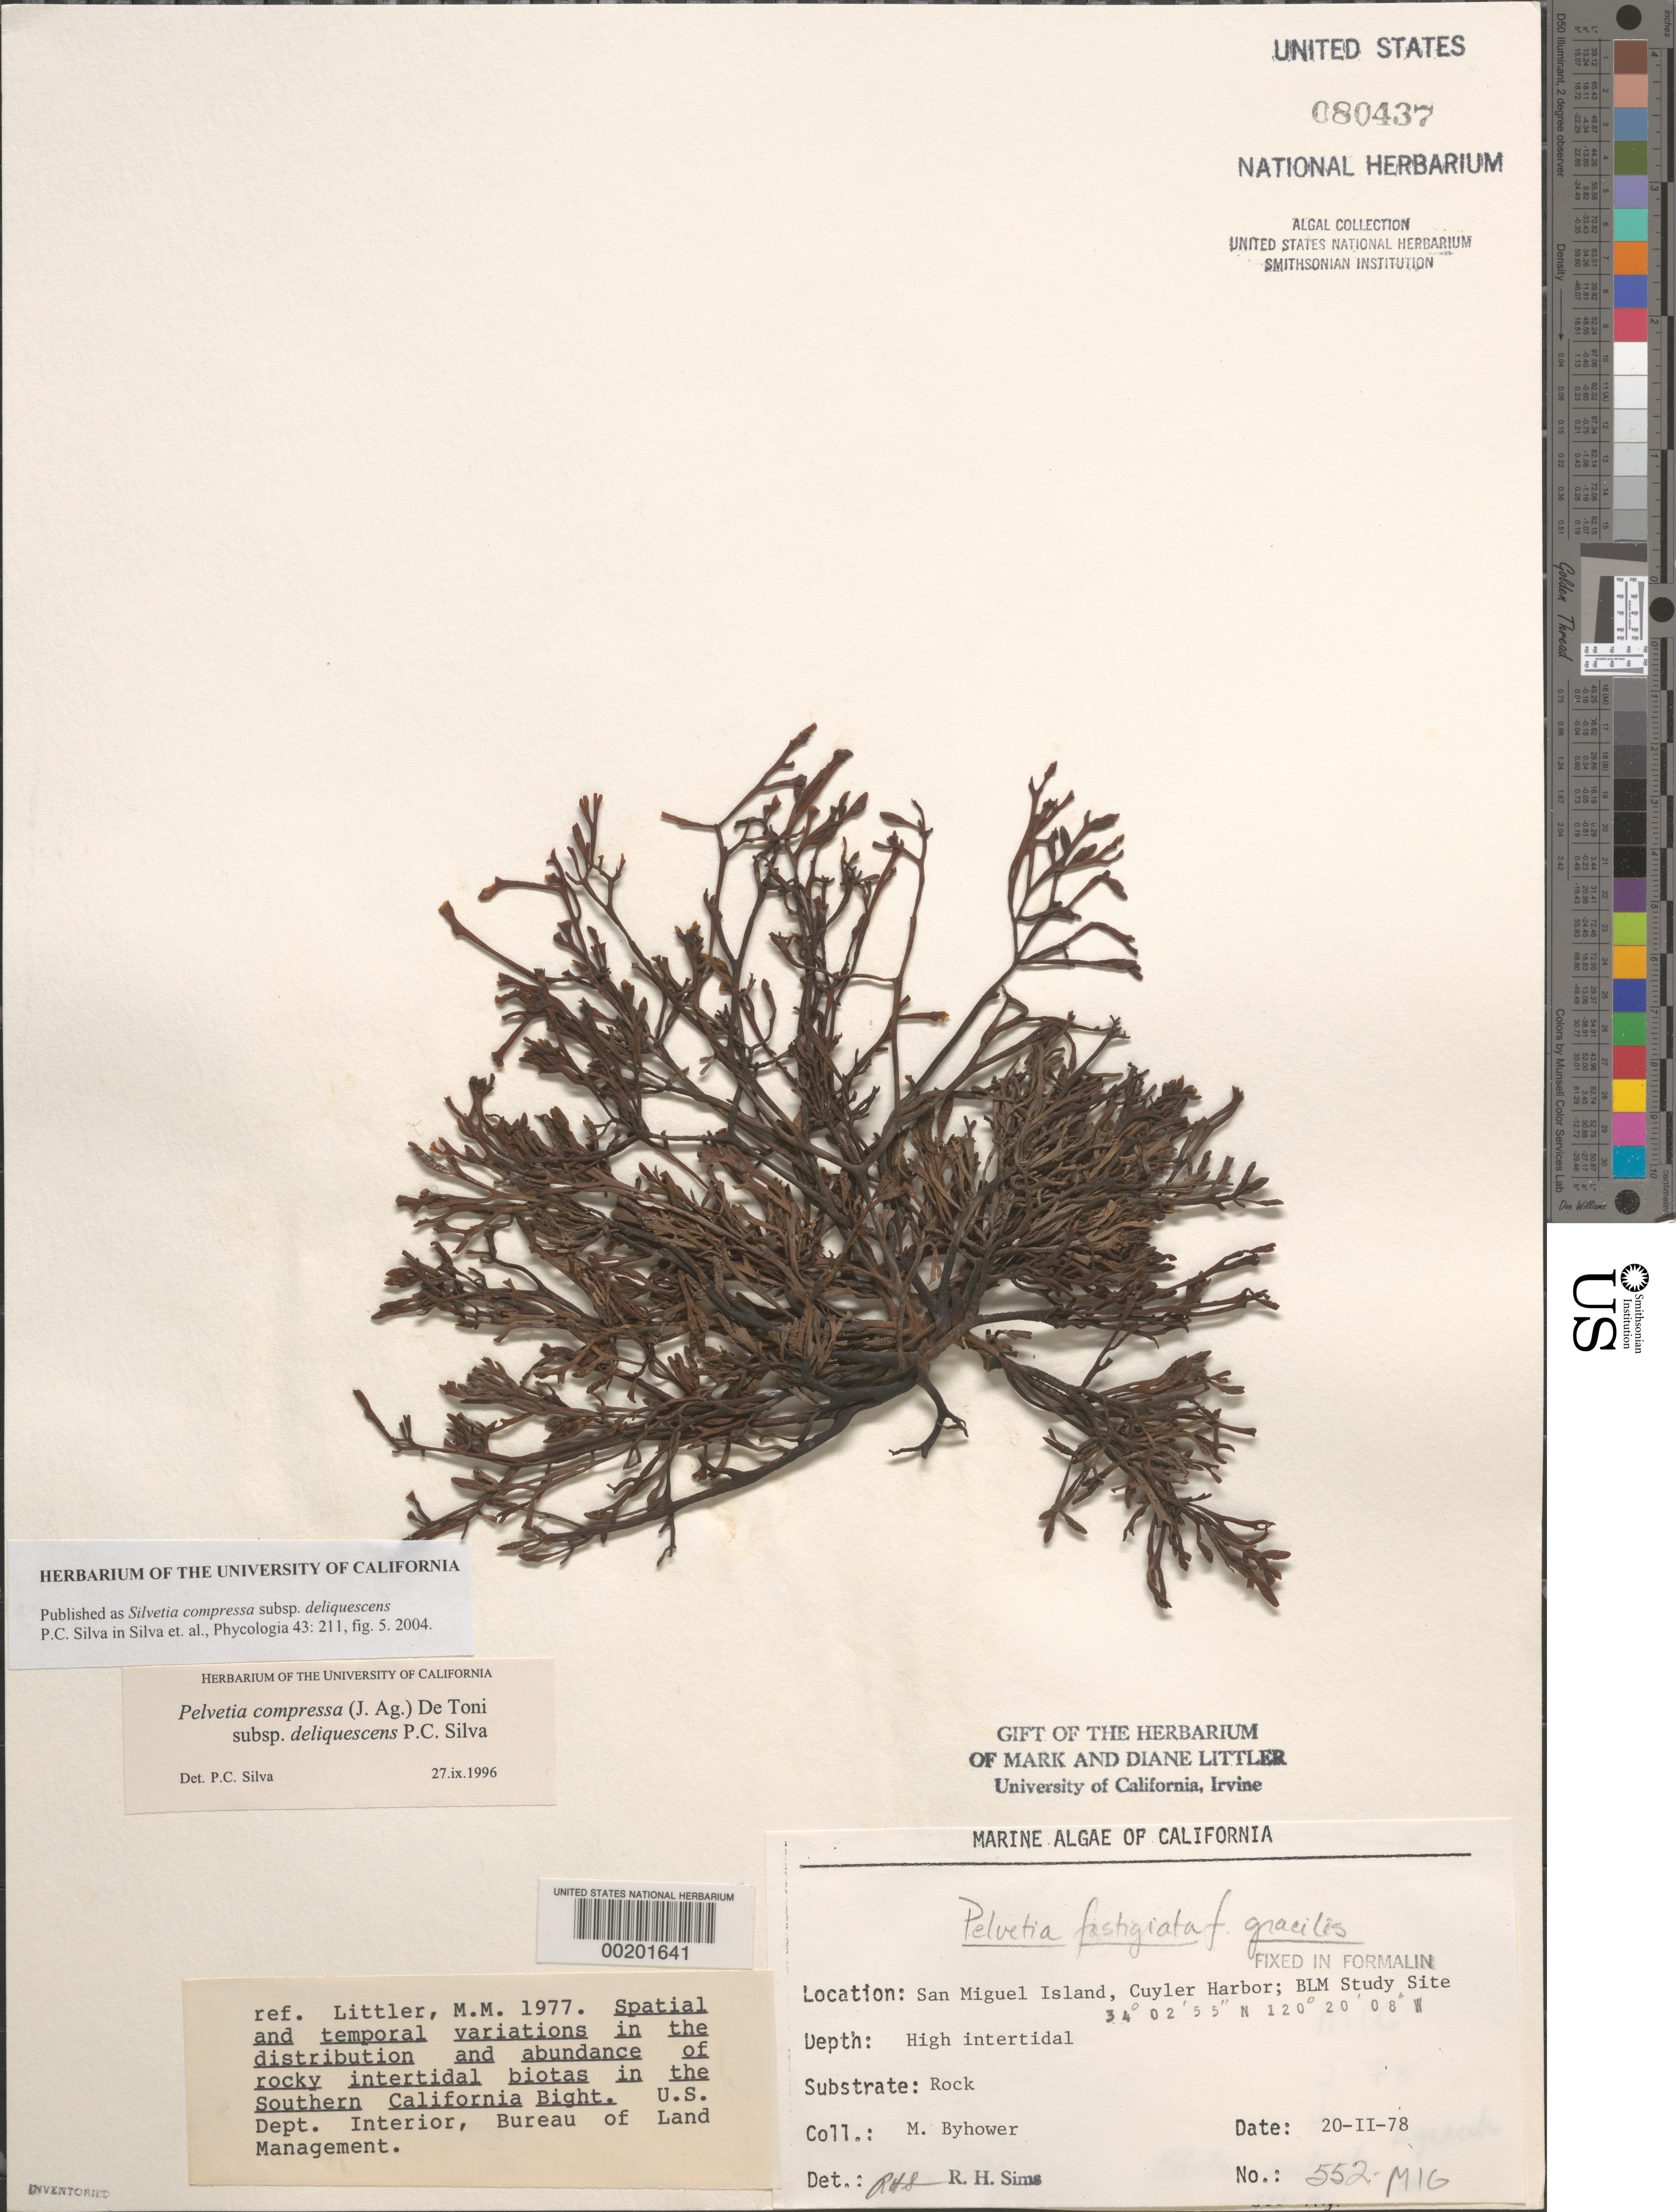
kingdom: Chromista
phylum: Ochrophyta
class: Phaeophyceae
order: Fucales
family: Fucaceae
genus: Silvetia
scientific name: Silvetia compressa subsp. deliquescens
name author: P.C. Silva in P.C. Silva et al.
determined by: Silva, P. C.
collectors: M. Byhower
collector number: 552-MIG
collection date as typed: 20 Feb 1978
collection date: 1978-02-20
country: United States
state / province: California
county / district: Santa Barbara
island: San Miguel Island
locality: Cuyler Harbor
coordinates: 34 02'55"N, 120 20'08"W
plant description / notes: BLM-SOCALBIGHT Rocky Intertidal Survey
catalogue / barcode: US 80437